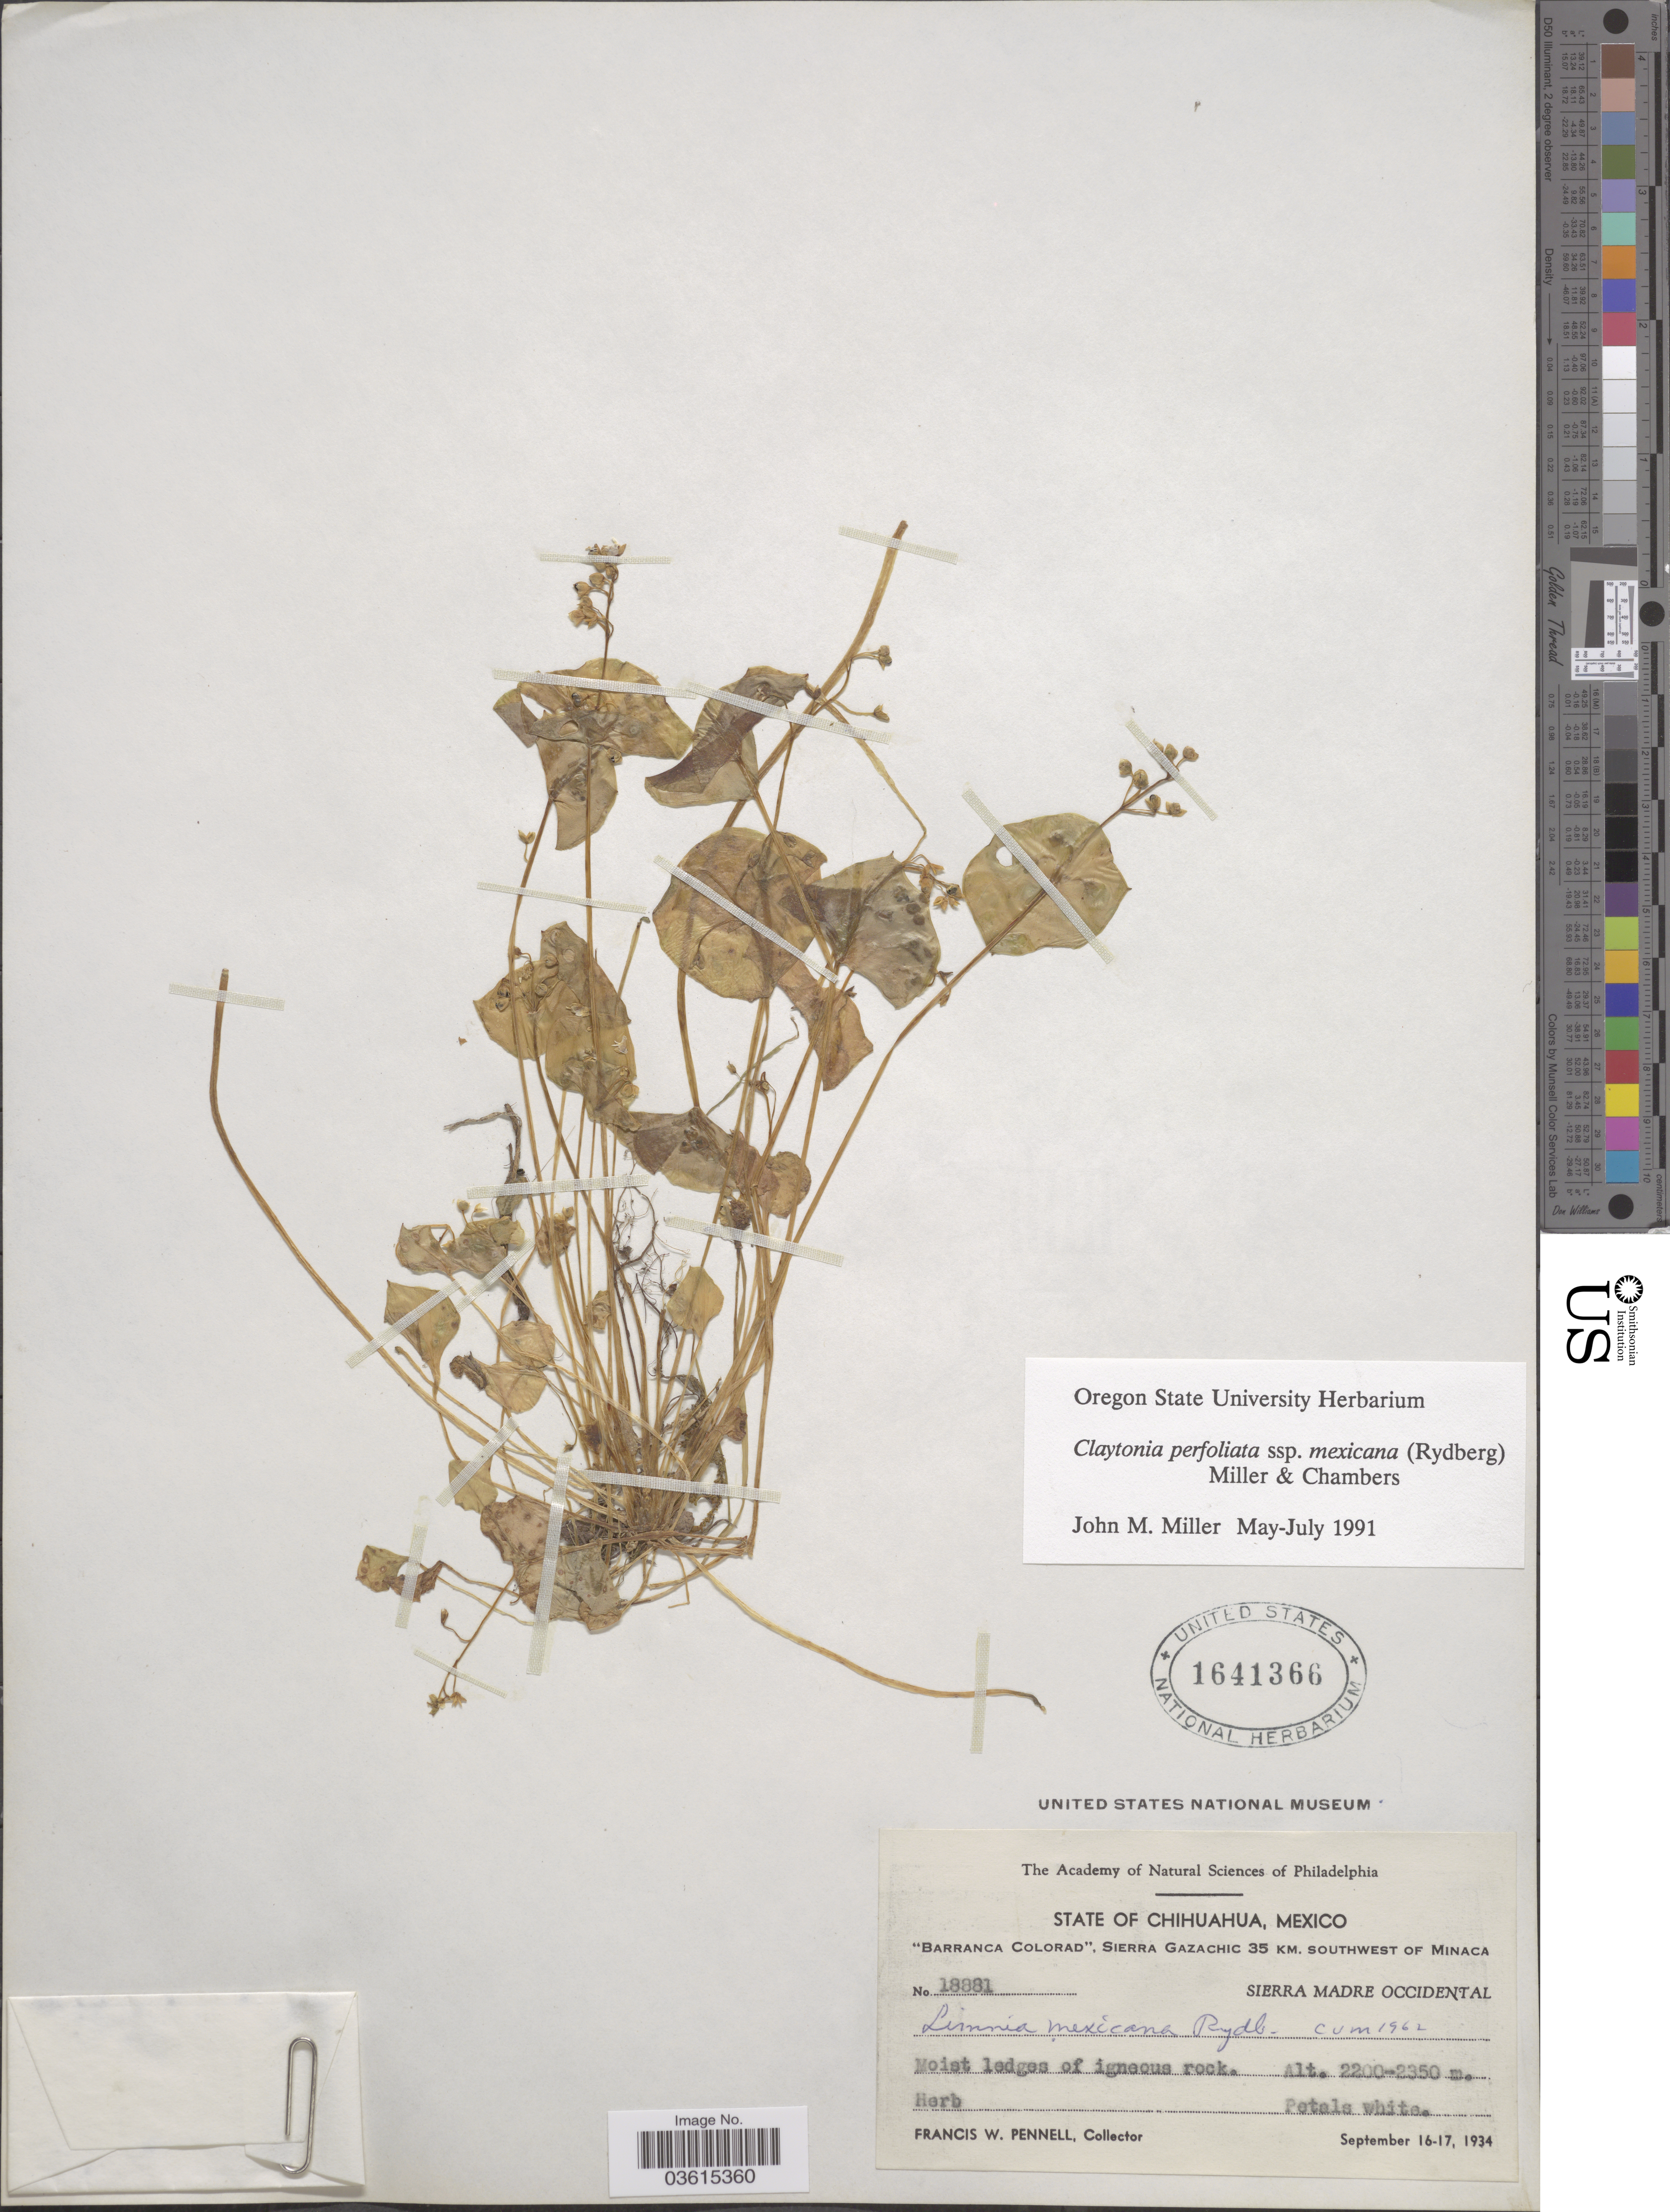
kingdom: Plantae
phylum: Tracheophyta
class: Magnoliopsida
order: Caryophyllales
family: Montiaceae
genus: Claytonia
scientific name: Claytonia perfoliata subsp. mexicana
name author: (Rydb.) Mill. & Chambers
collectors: F. W. Pennell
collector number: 18881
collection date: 1934-09-16/1934-09-17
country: Mexico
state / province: Chihuahua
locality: Barranca Colorad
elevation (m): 2200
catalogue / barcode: US 1641366